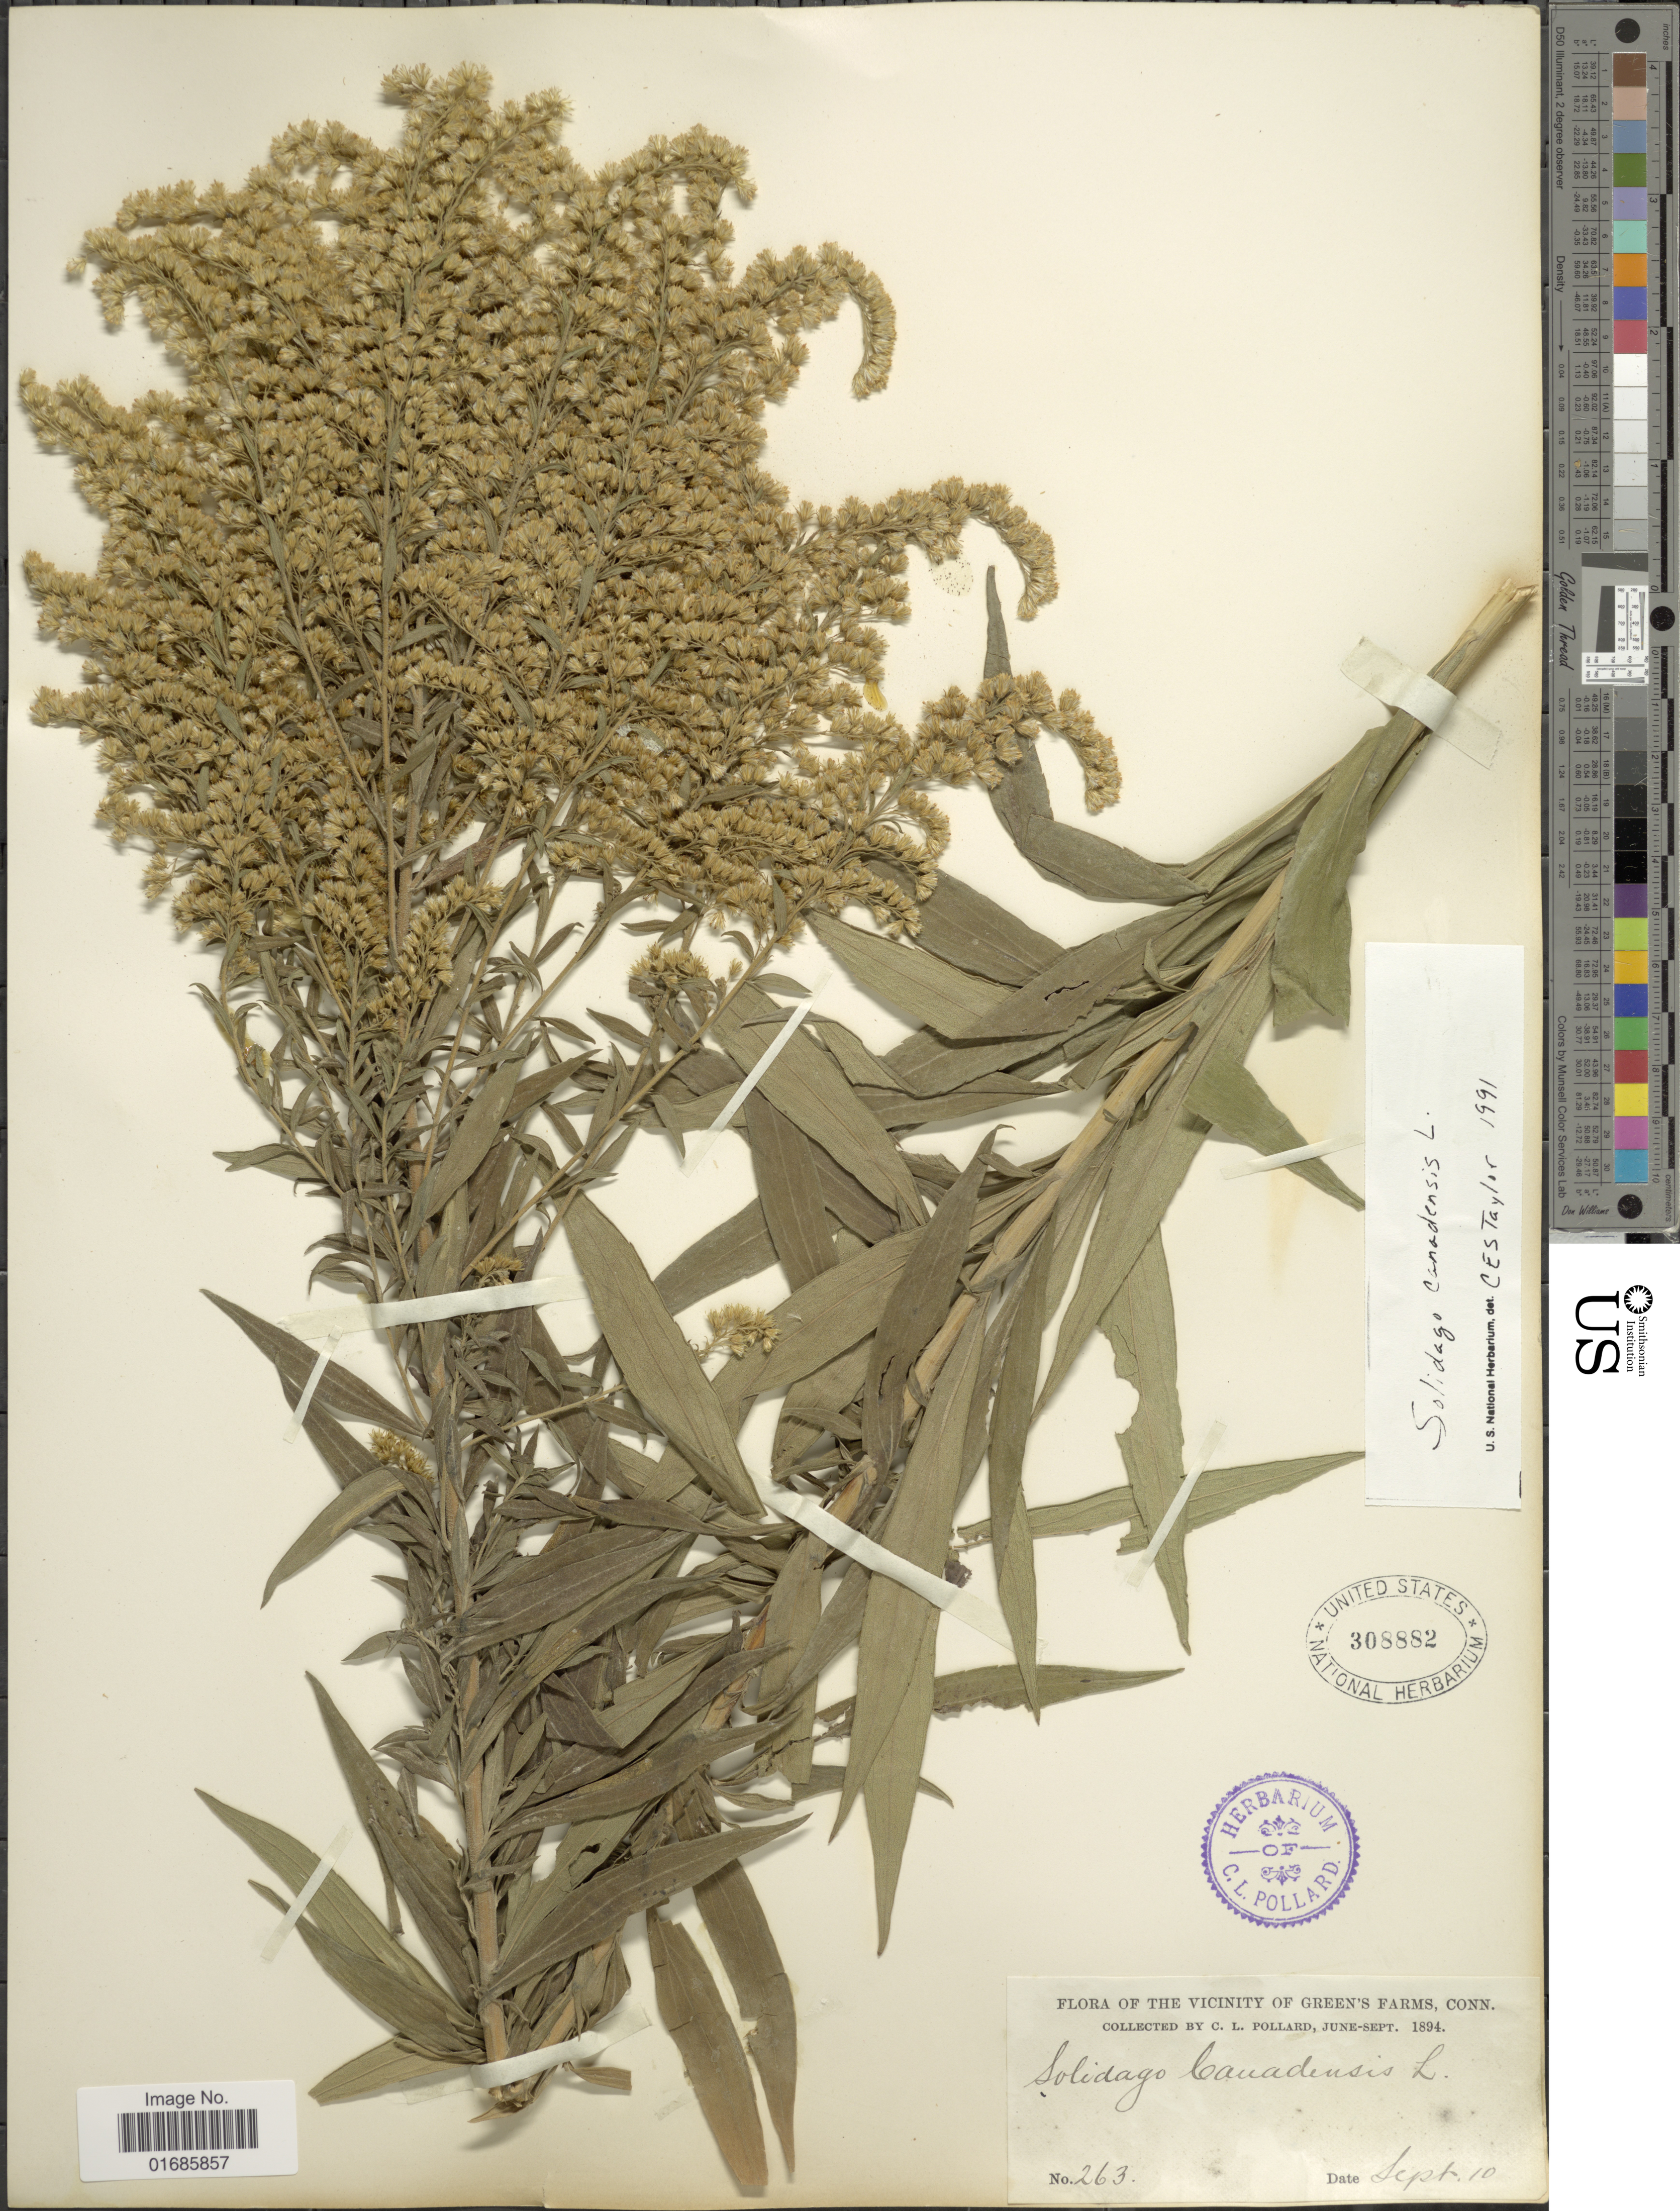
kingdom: Plantae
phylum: Tracheophyta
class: Magnoliopsida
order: Asterales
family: Asteraceae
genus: Solidago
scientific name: Solidago canadensis var. scabra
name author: (Muhl. ex Willd.) Torr. & A. Gray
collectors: C. L. Pollard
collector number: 263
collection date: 1894-09-10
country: United States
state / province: Connecticut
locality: Vicinity of Green's Farms, Conn.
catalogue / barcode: US 308882